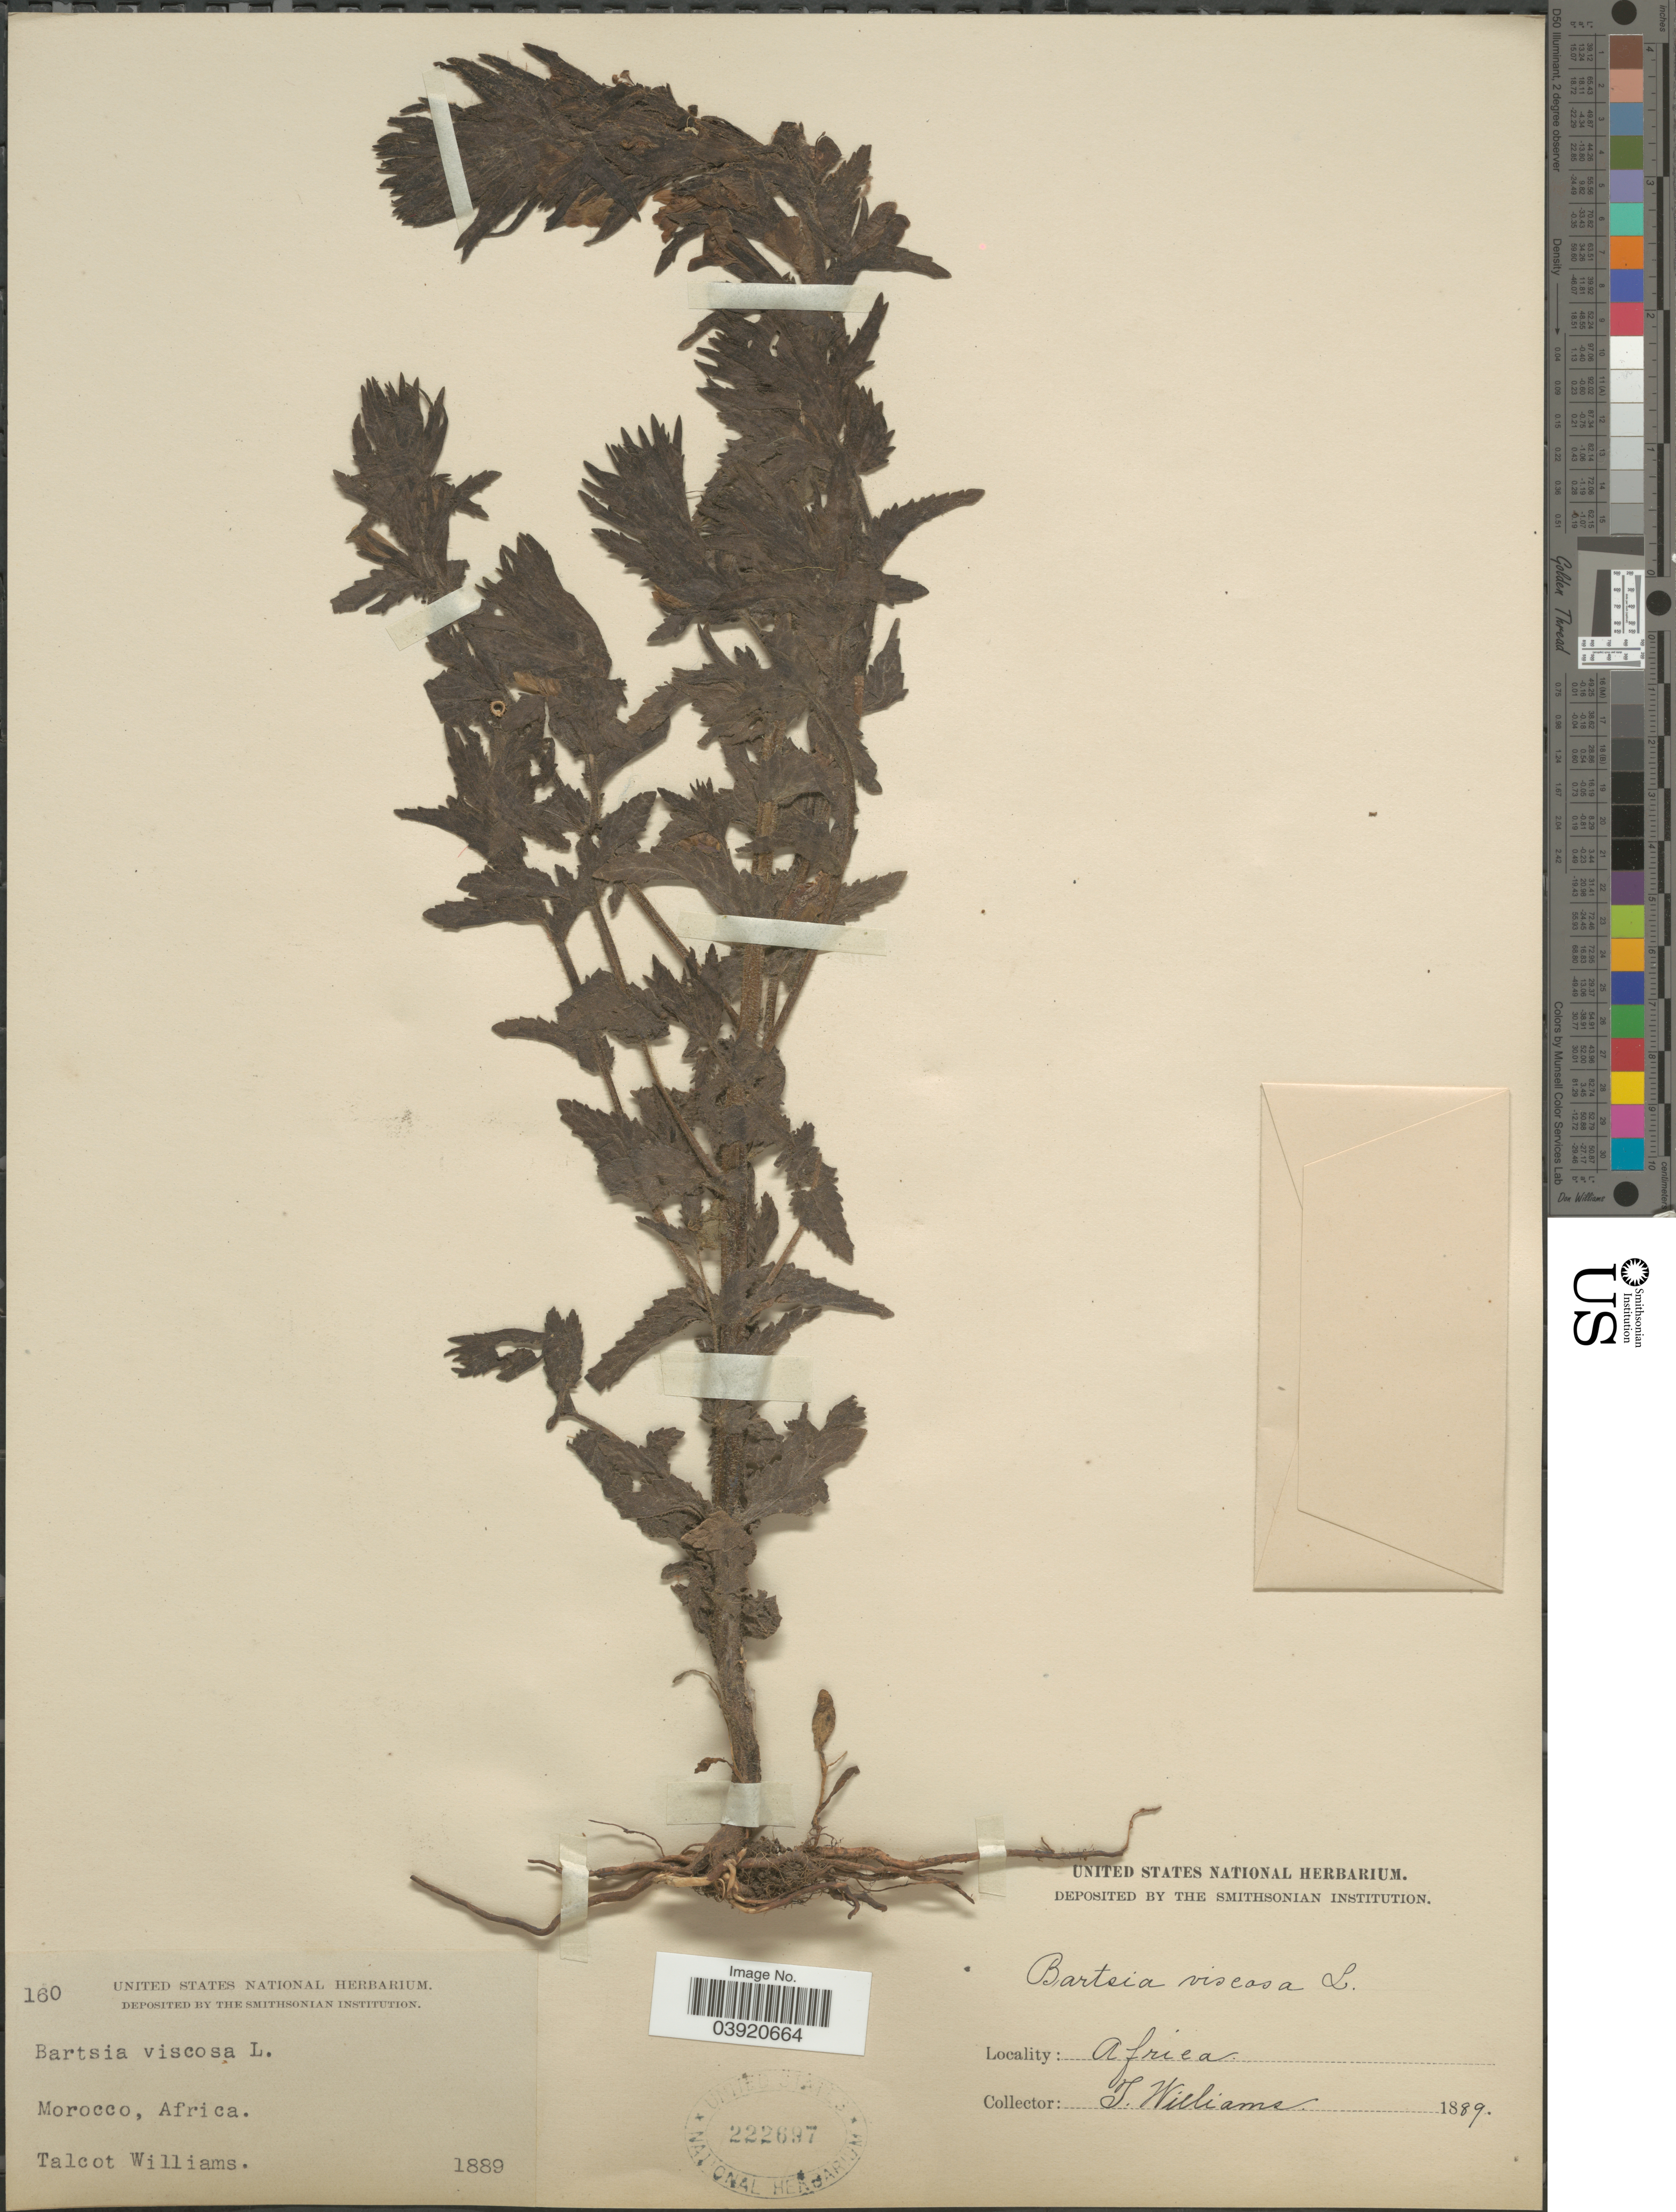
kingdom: Plantae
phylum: Tracheophyta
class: Magnoliopsida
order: Lamiales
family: Orobanchaceae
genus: Bellardia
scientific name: Bellardia sp.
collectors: T. Williams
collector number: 160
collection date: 1889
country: Morocco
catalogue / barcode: US 222697